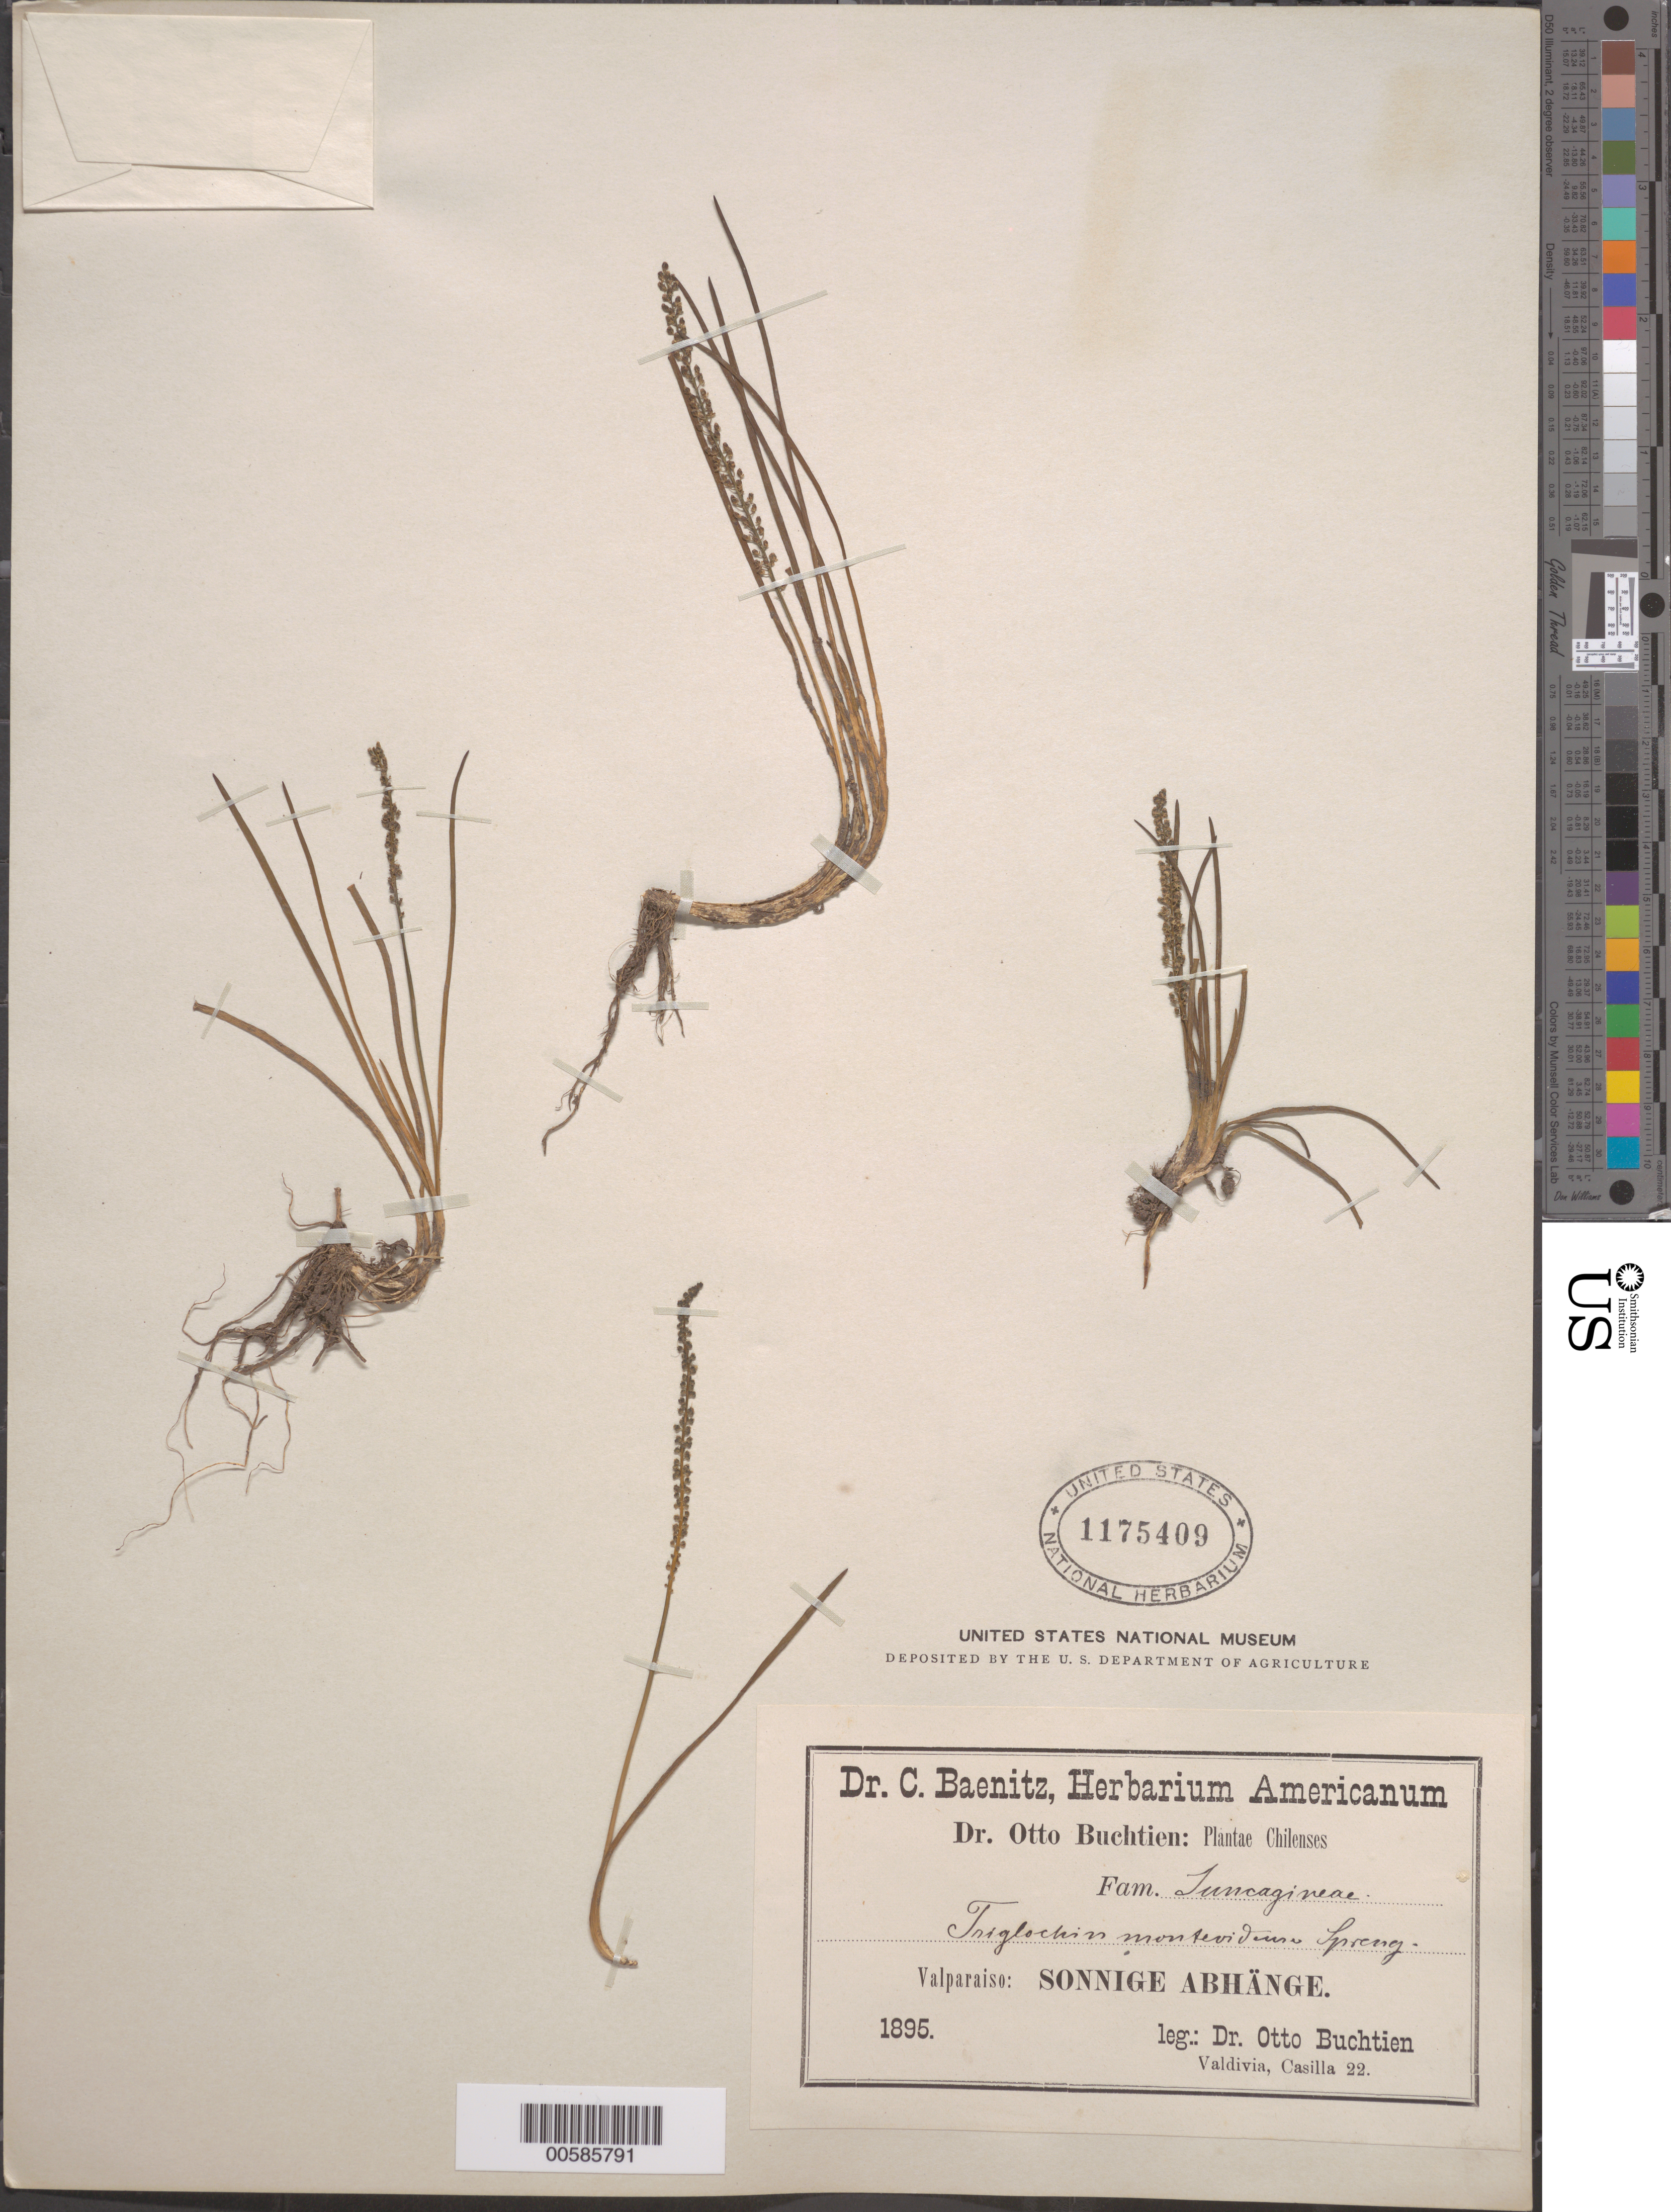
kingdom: Plantae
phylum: Tracheophyta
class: Liliopsida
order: Alismatales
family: Juncaginaceae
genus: Triglochin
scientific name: Triglochin montevidensis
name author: Spreng.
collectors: O. Buchtien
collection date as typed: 1895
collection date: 1895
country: Chile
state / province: Valparaíso (V)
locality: Sonnige Abhange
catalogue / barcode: US 1175409